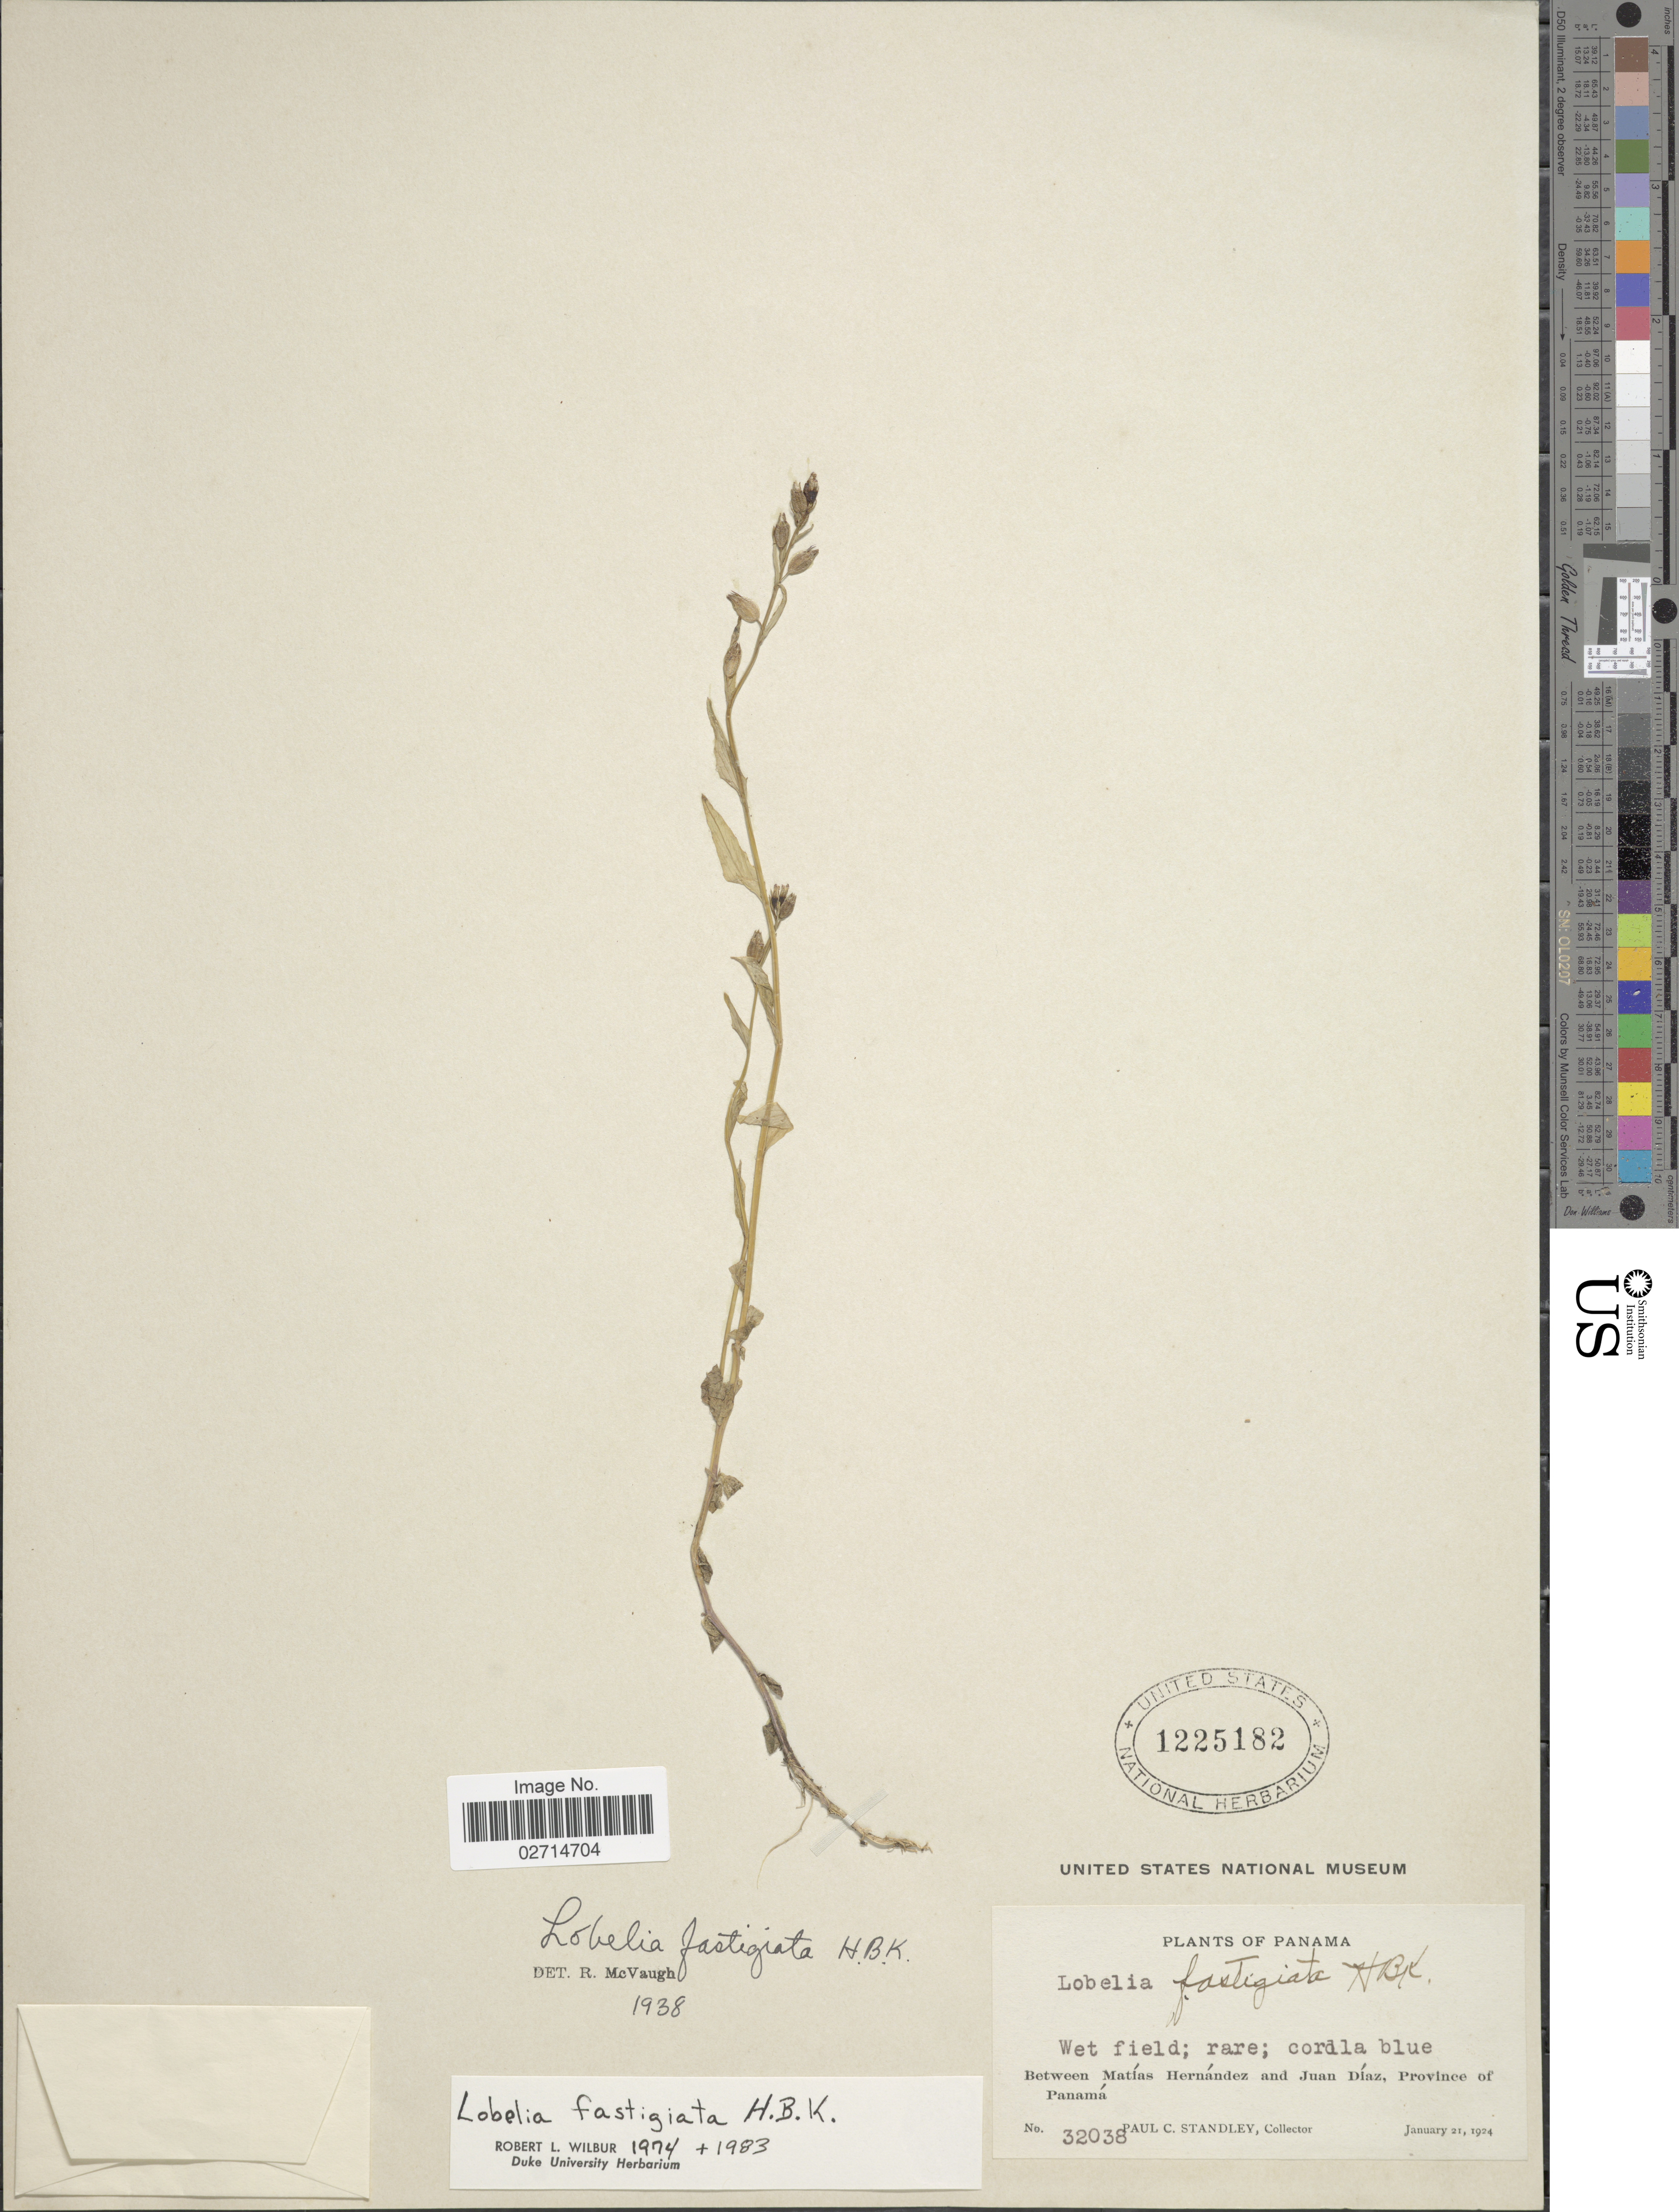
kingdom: Plantae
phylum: Tracheophyta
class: Magnoliopsida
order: Asterales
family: Campanulaceae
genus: Lobelia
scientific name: Lobelia fasciculata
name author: Donn. Sm.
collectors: P. C. Standley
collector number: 32038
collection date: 1924-01-21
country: Panama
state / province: Panamá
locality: Between Matías Hernández and Juan Díaz.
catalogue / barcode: US 1225182